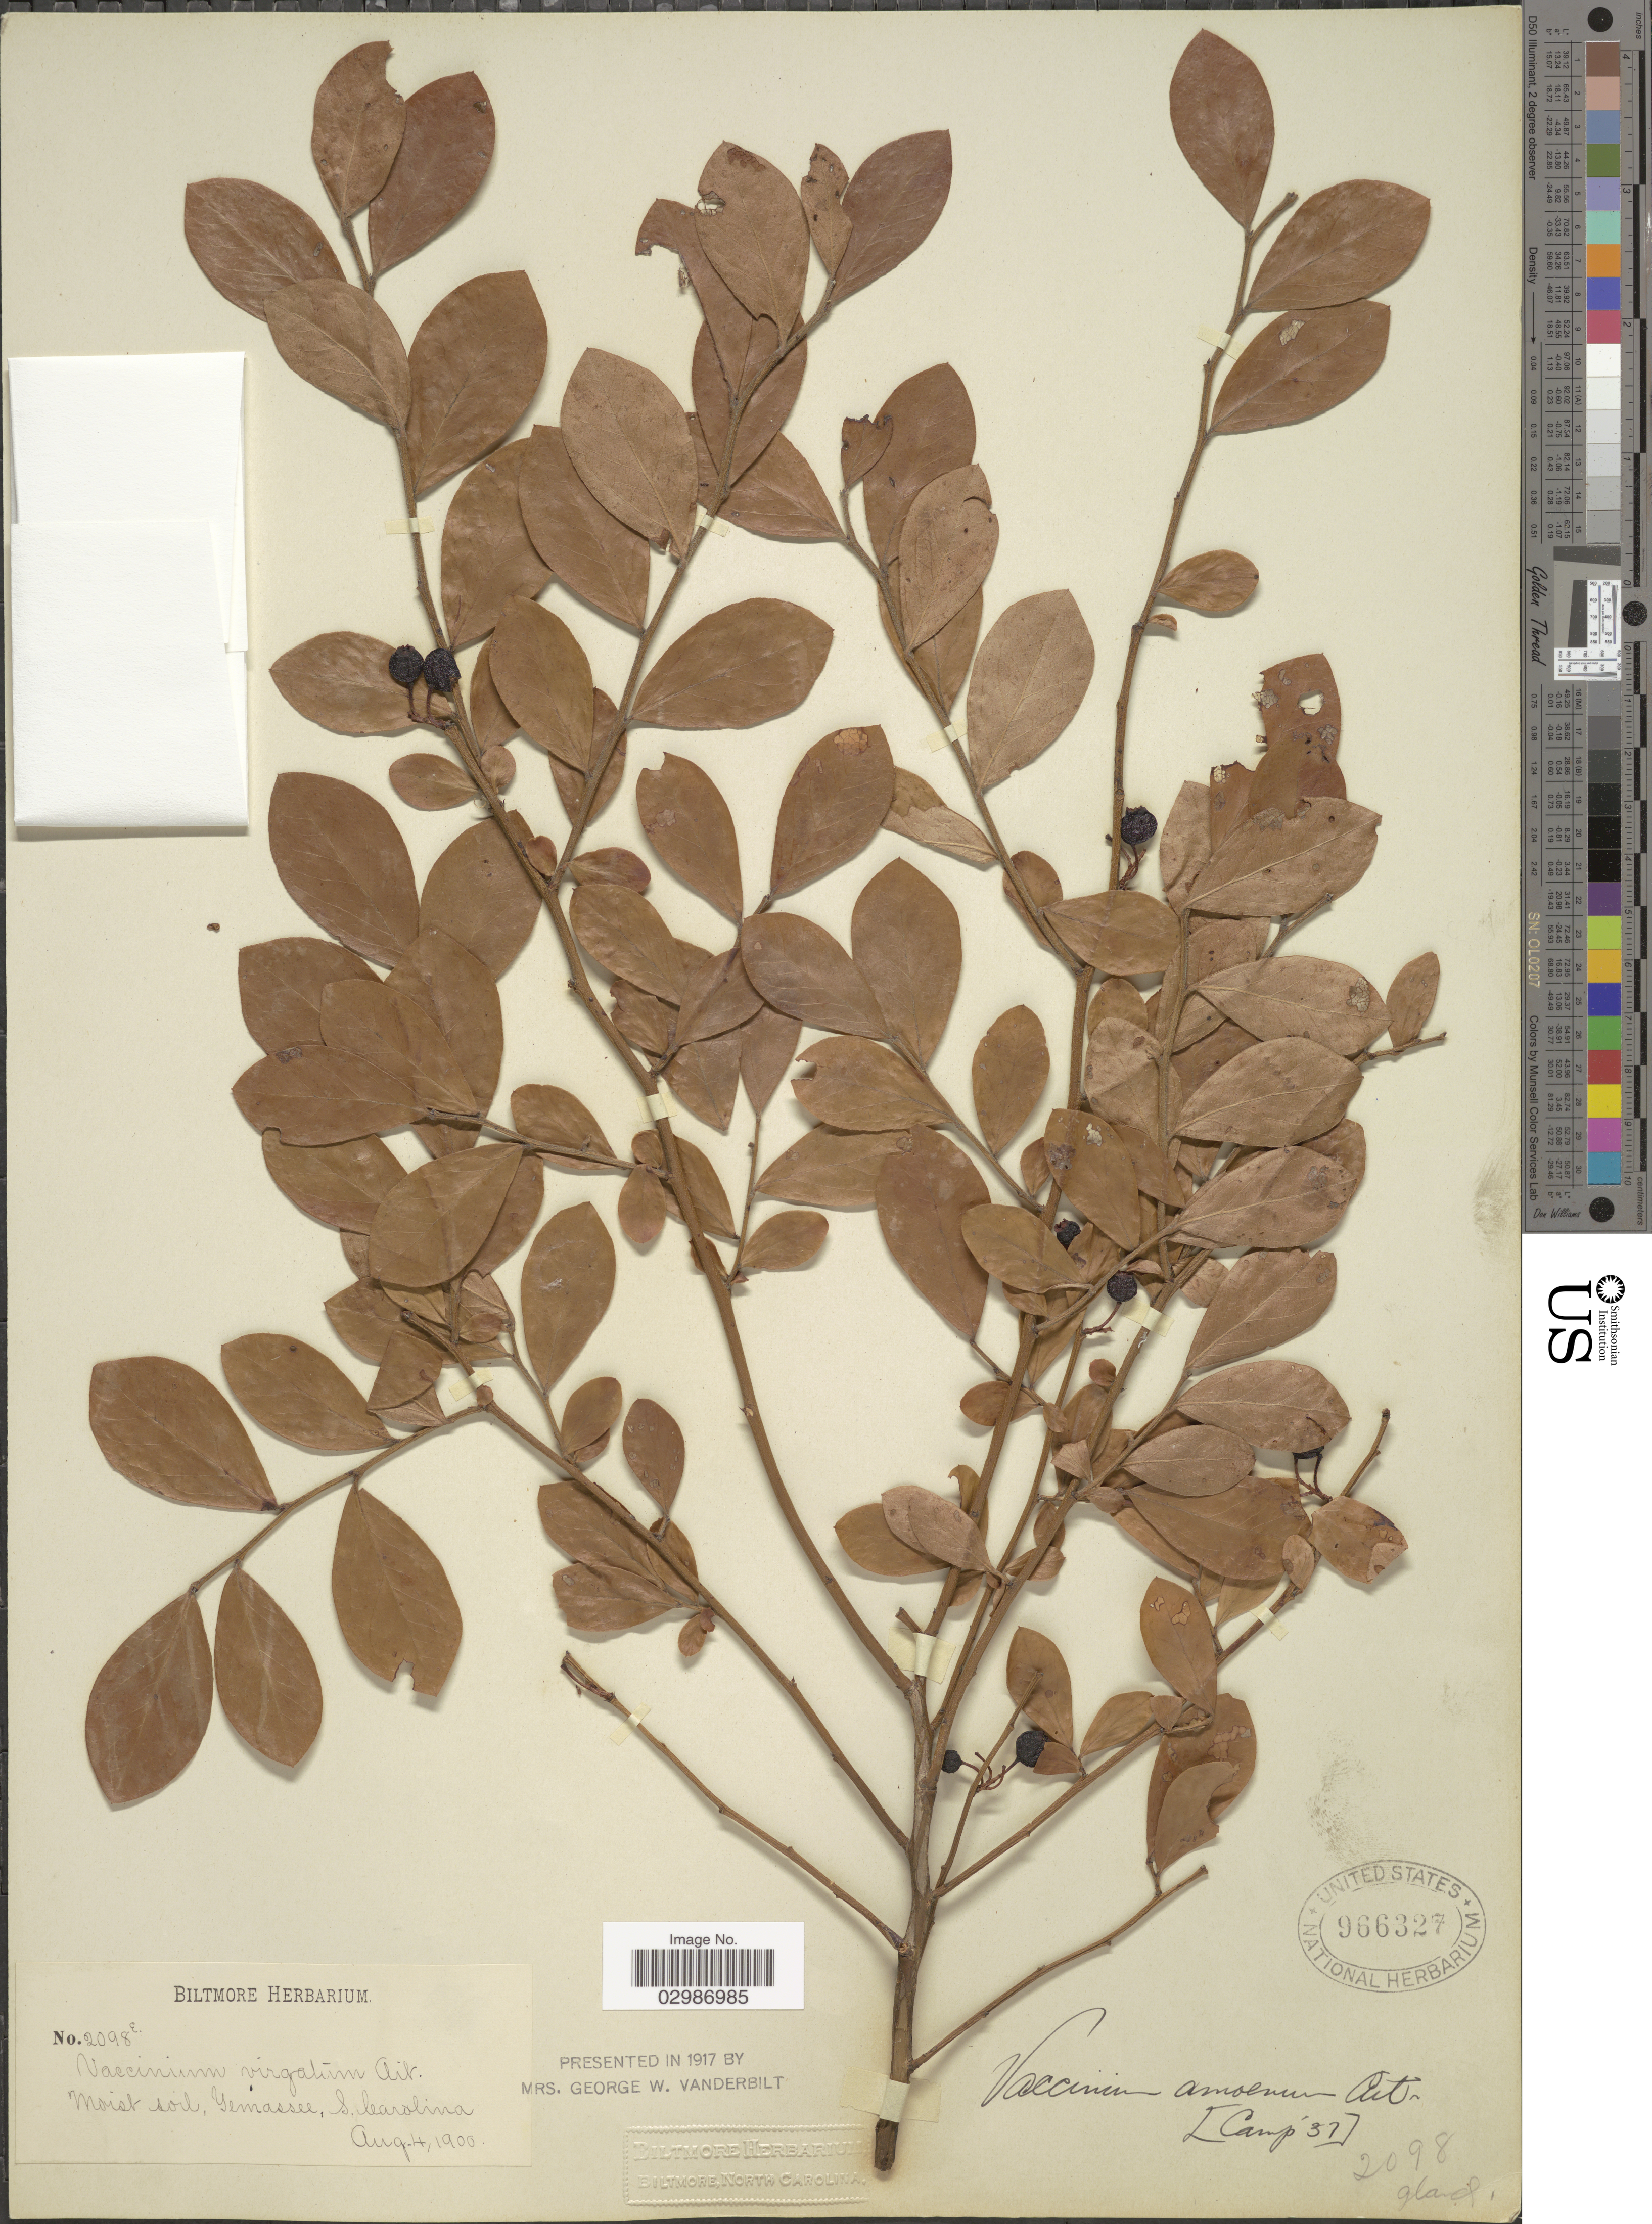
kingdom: Plantae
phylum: Tracheophyta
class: Magnoliopsida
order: Ericales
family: Ericaceae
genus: Vaccinium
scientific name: Vaccinium amoenum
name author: Aiton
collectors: ex herb. Biltmore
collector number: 2098e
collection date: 1900-08-04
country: United States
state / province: South Carolina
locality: Yemassee.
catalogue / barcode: US 966327